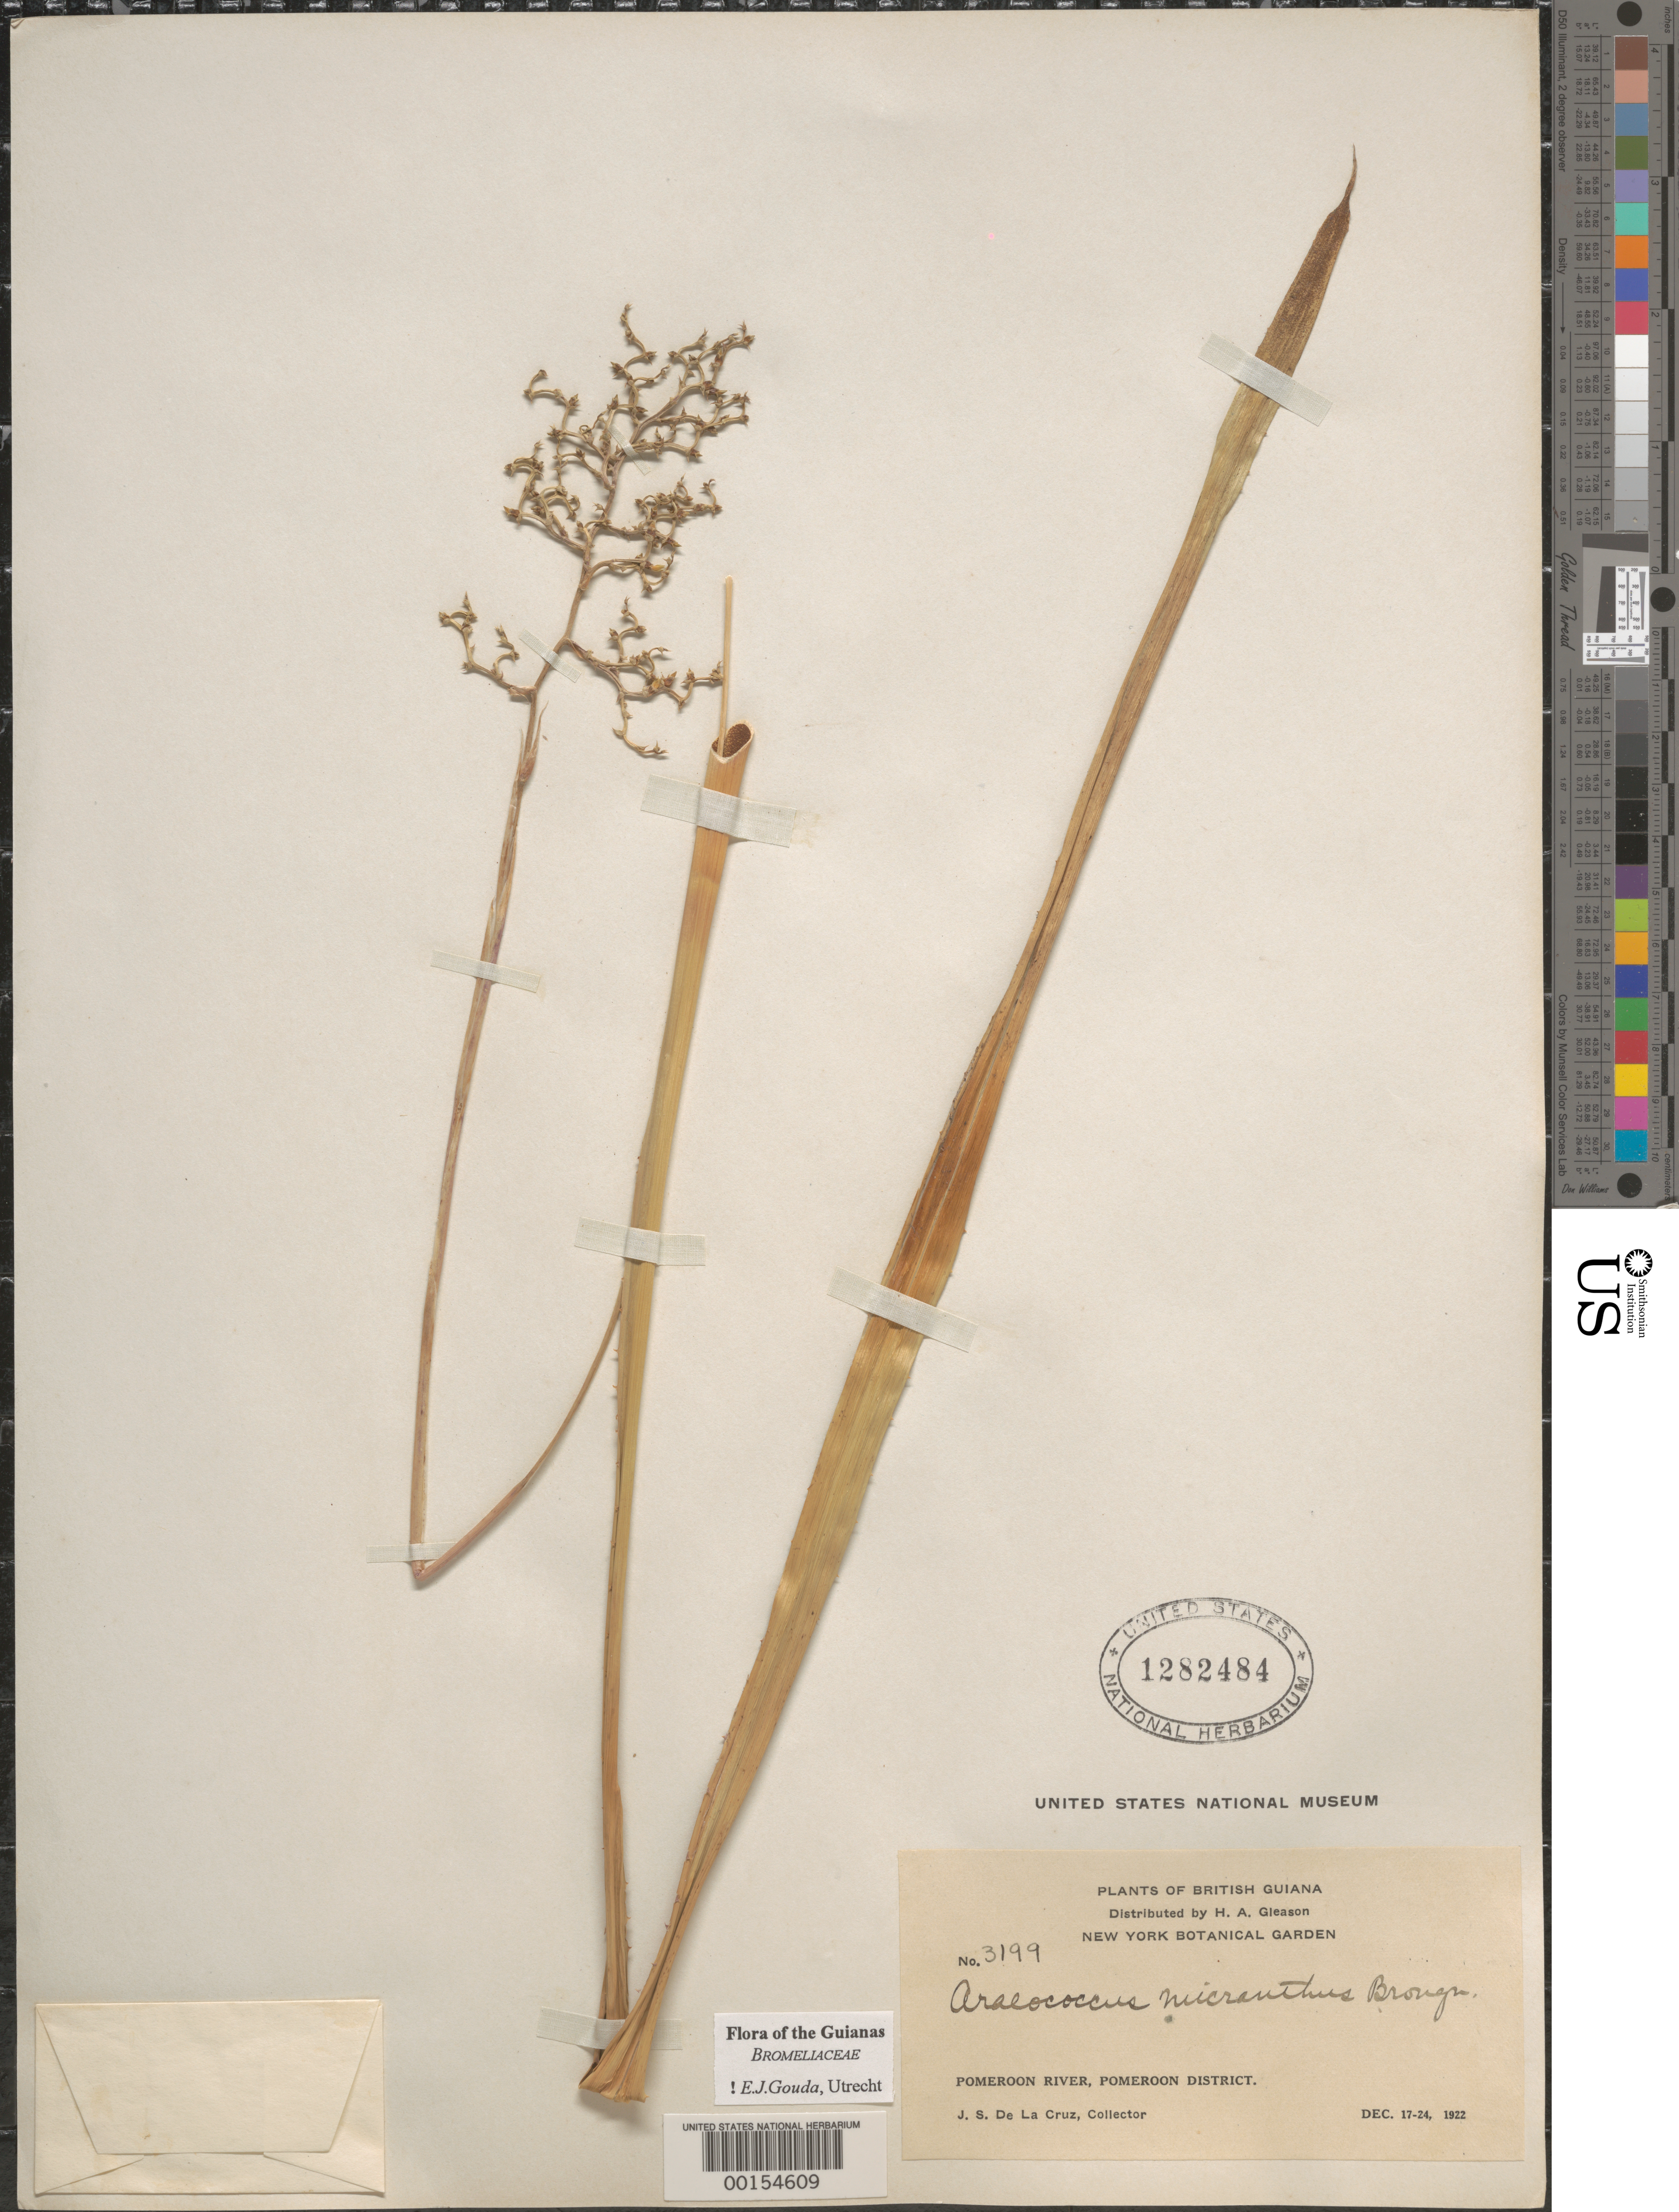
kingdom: Plantae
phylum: Tracheophyta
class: Liliopsida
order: Poales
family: Bromeliaceae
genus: Araeococcus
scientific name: Araeococcus micranthus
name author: Brongn.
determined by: Gouda, E. J.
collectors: J. S. de la Cruz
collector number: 3199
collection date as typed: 17-Dec-22 to 24-Dec-22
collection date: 1922-12-17/1922-12-24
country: Guyana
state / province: Pomeroon-Supenaam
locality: Pomeroon R.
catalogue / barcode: US 1282484